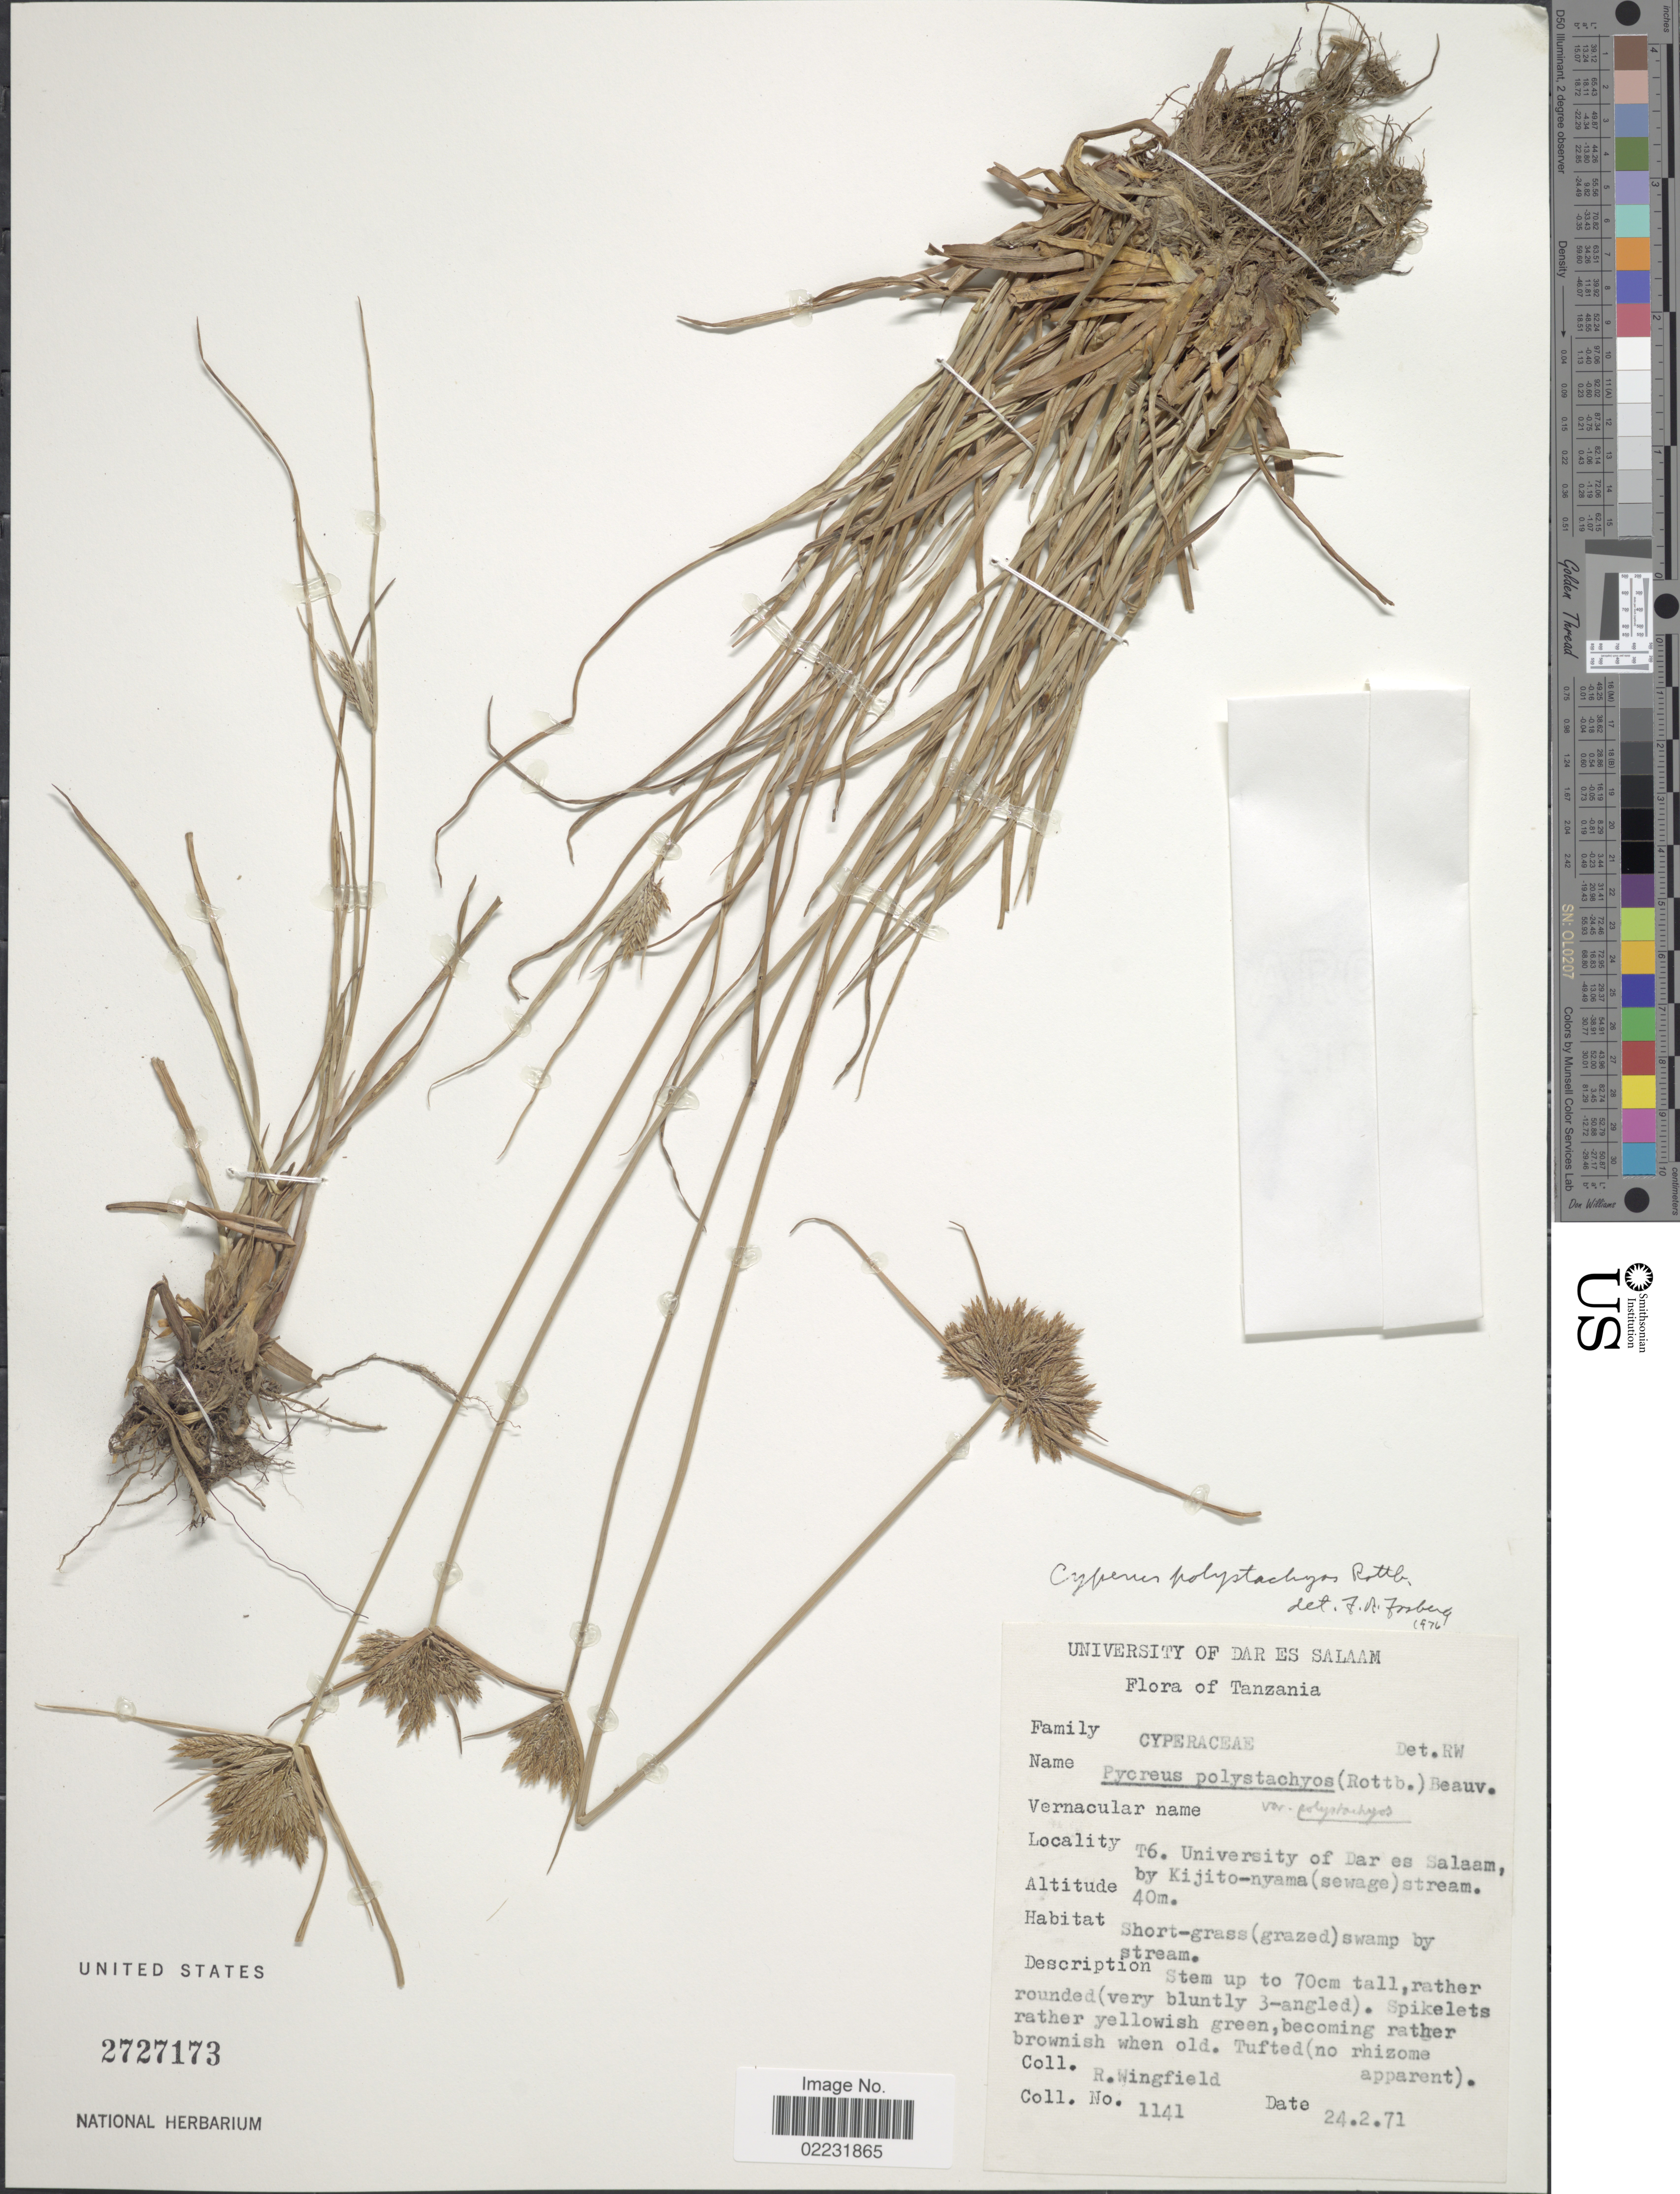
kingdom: Plantae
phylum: Tracheophyta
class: Liliopsida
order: Poales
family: Cyperaceae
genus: Cyperus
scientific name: Cyperus polystachyos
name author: Rottb.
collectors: R. Wingfield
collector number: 1141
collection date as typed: Transcribed d/m/y: 24/2/71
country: Tanzania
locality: T6, University of Dar es Salaam, by Kijito-nyama (sewage) stream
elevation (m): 40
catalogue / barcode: US 2727173